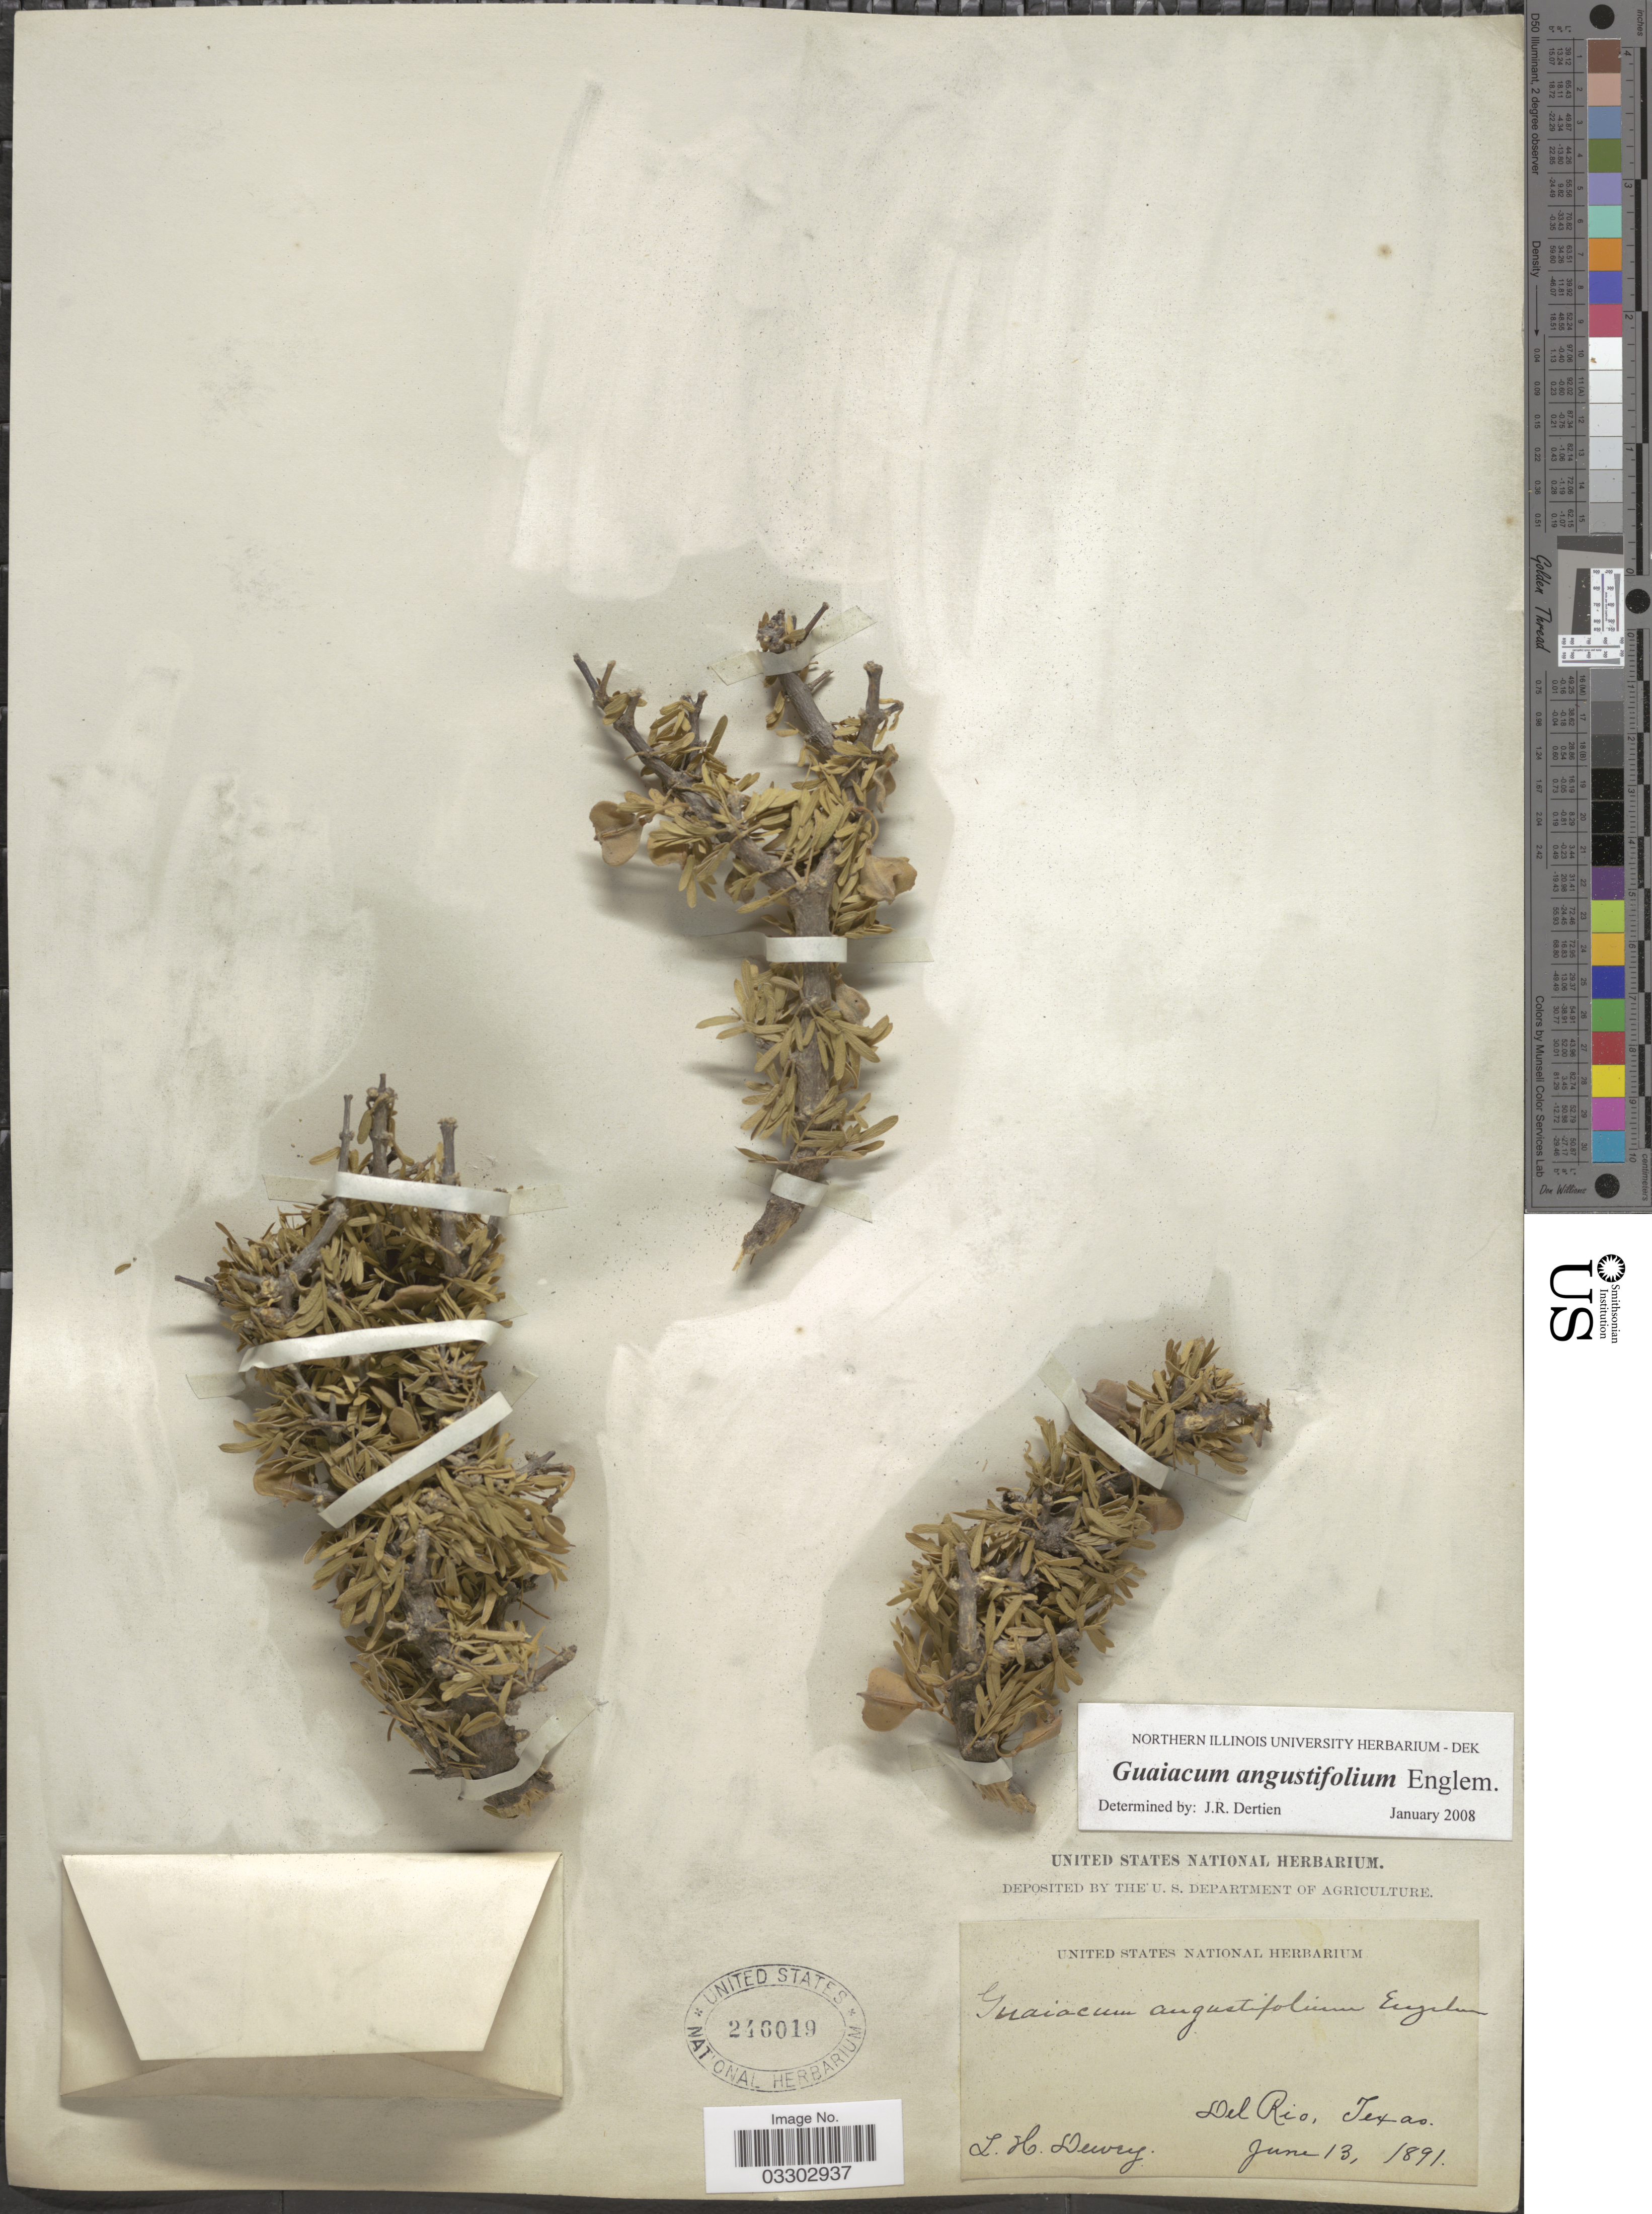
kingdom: Plantae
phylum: Tracheophyta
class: Magnoliopsida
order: Zygophyllales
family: Zygophyllaceae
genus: Guaiacum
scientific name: Guaiacum angustifolium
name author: Engelm.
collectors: L. H. Dewey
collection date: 1891-06-13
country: United States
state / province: Texas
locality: Del Rio.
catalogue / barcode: US 246019